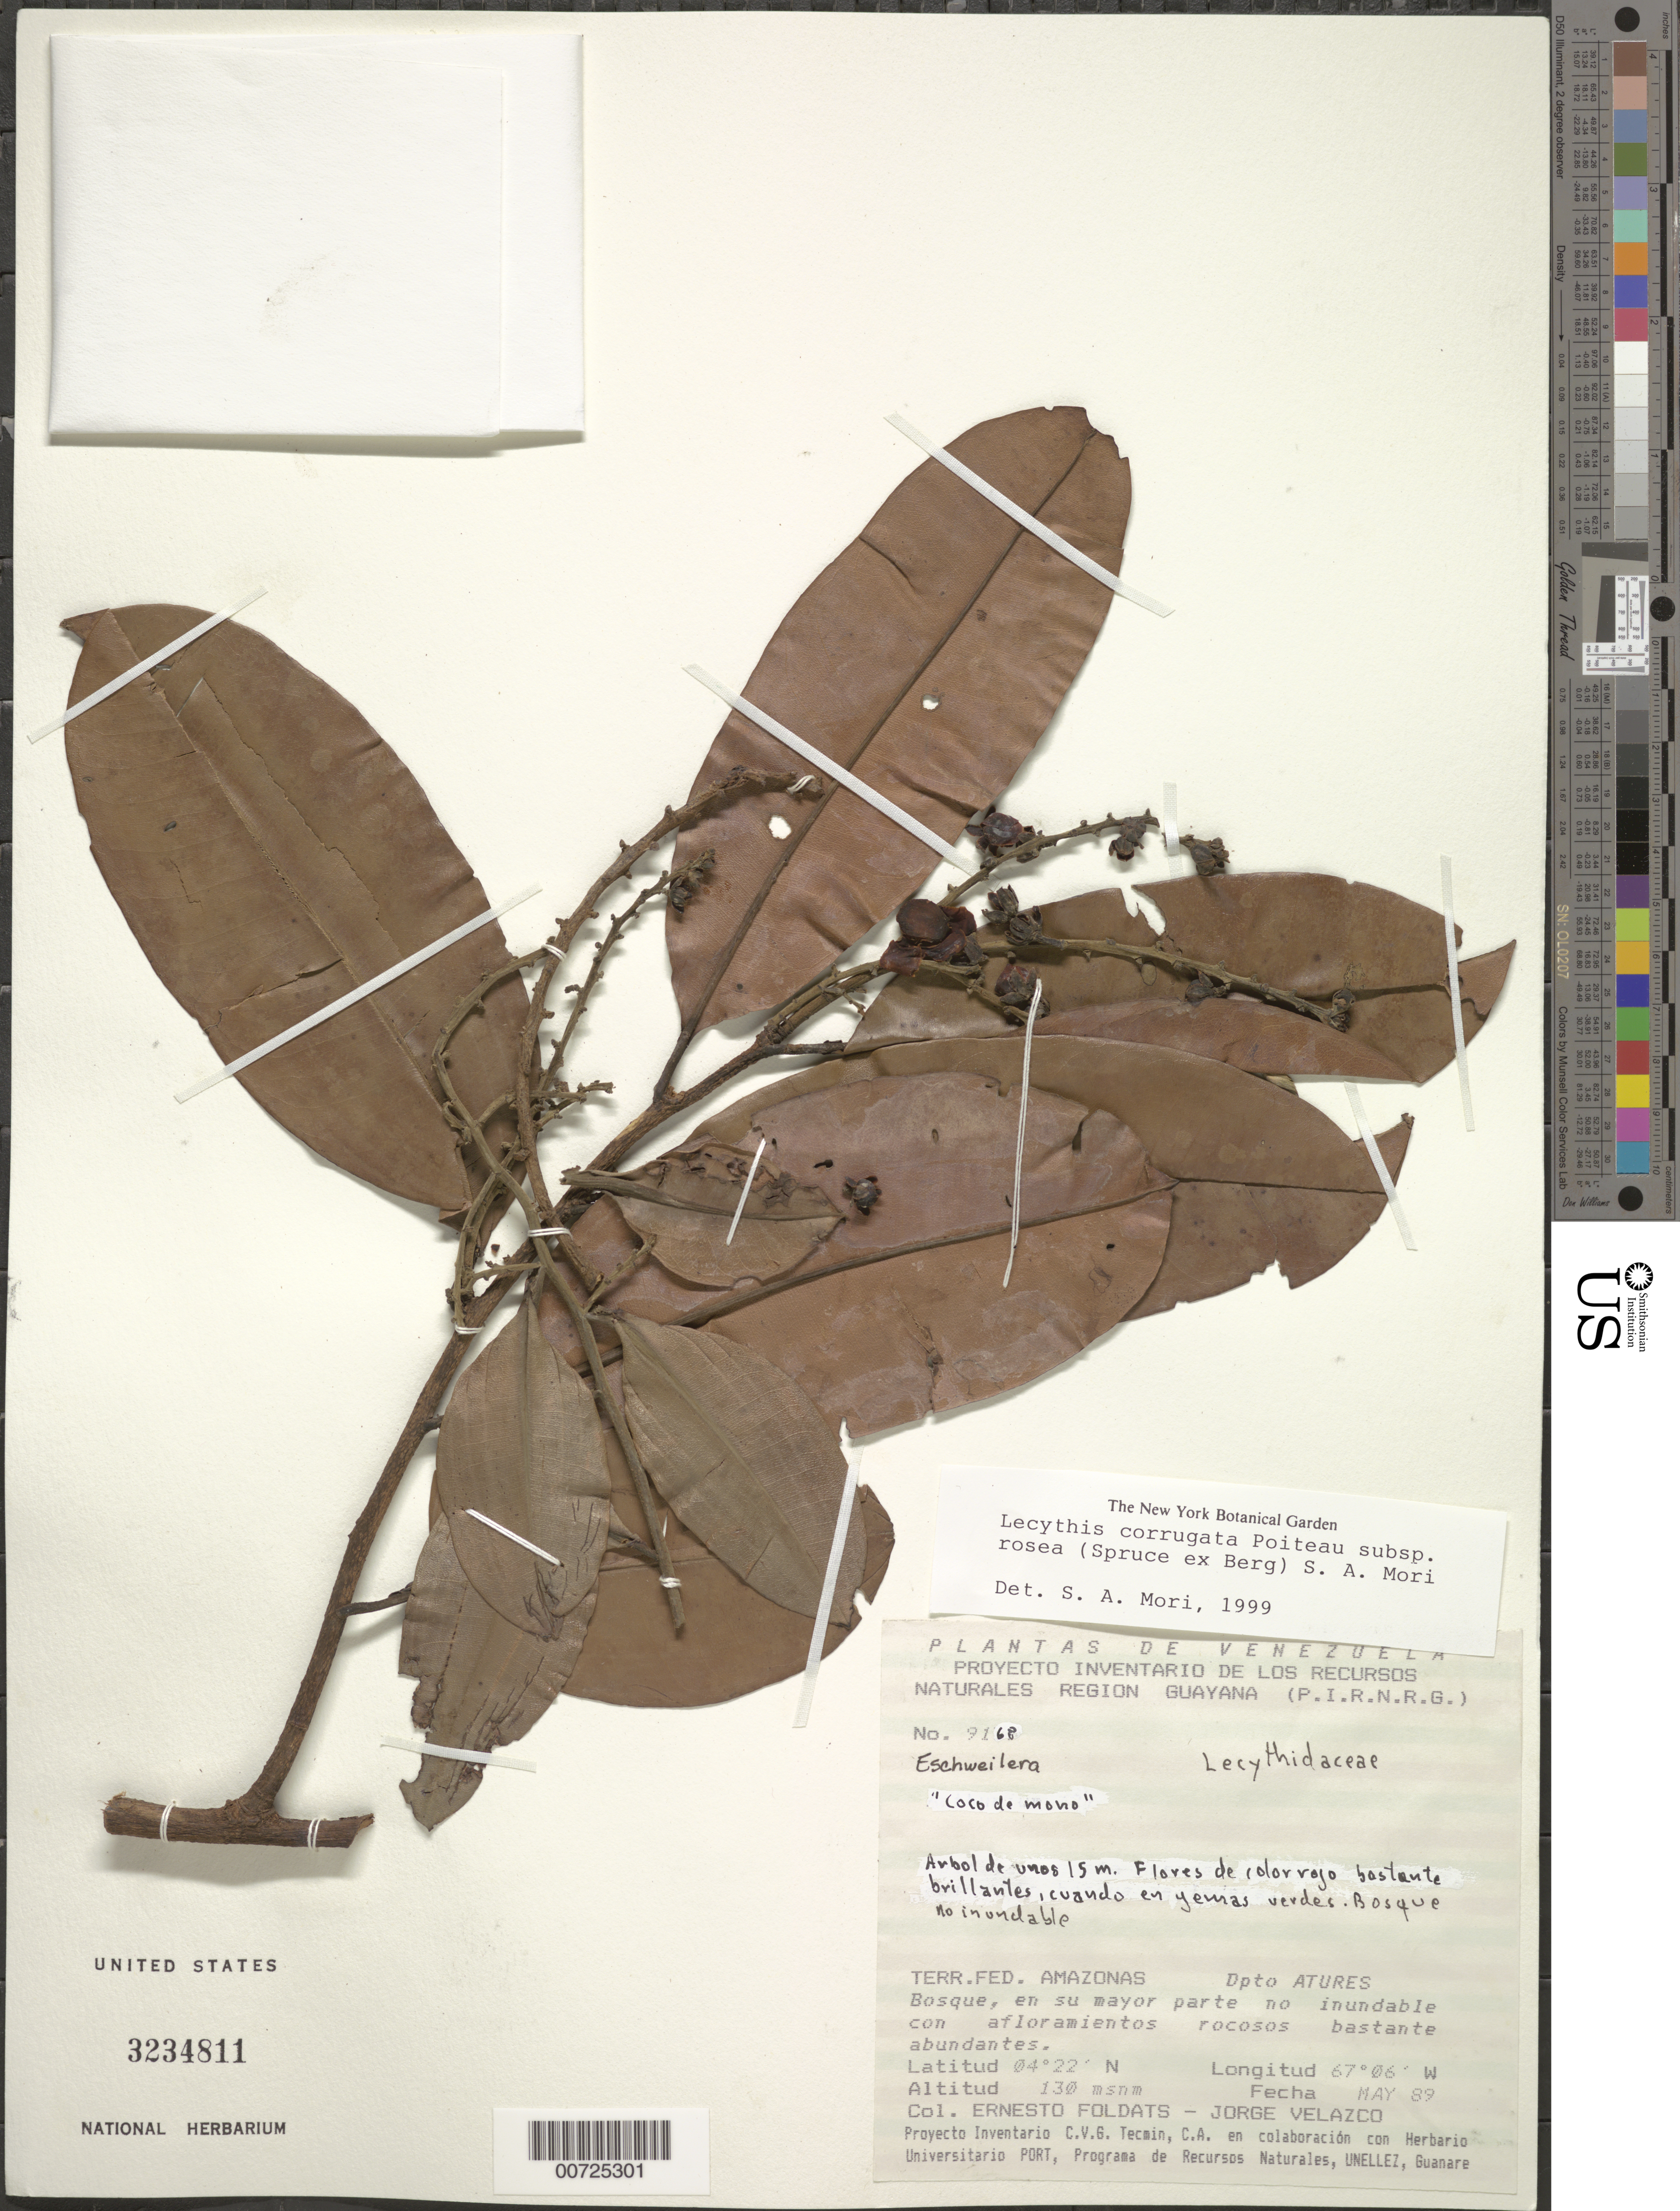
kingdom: Plantae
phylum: Tracheophyta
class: Magnoliopsida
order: Ericales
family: Lecythidaceae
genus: Lecythis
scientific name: Lecythis corrugata subsp. rosea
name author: (O. Berg) S.A. Mori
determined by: Mori, Scott A.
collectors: E. Foldats & J. Velazco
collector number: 9168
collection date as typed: May-89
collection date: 1989-05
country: Venezuela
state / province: Amazonas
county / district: Atures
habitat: Forest, mostly non-flooded, with many rocky outcrops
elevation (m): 130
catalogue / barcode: US 3234811